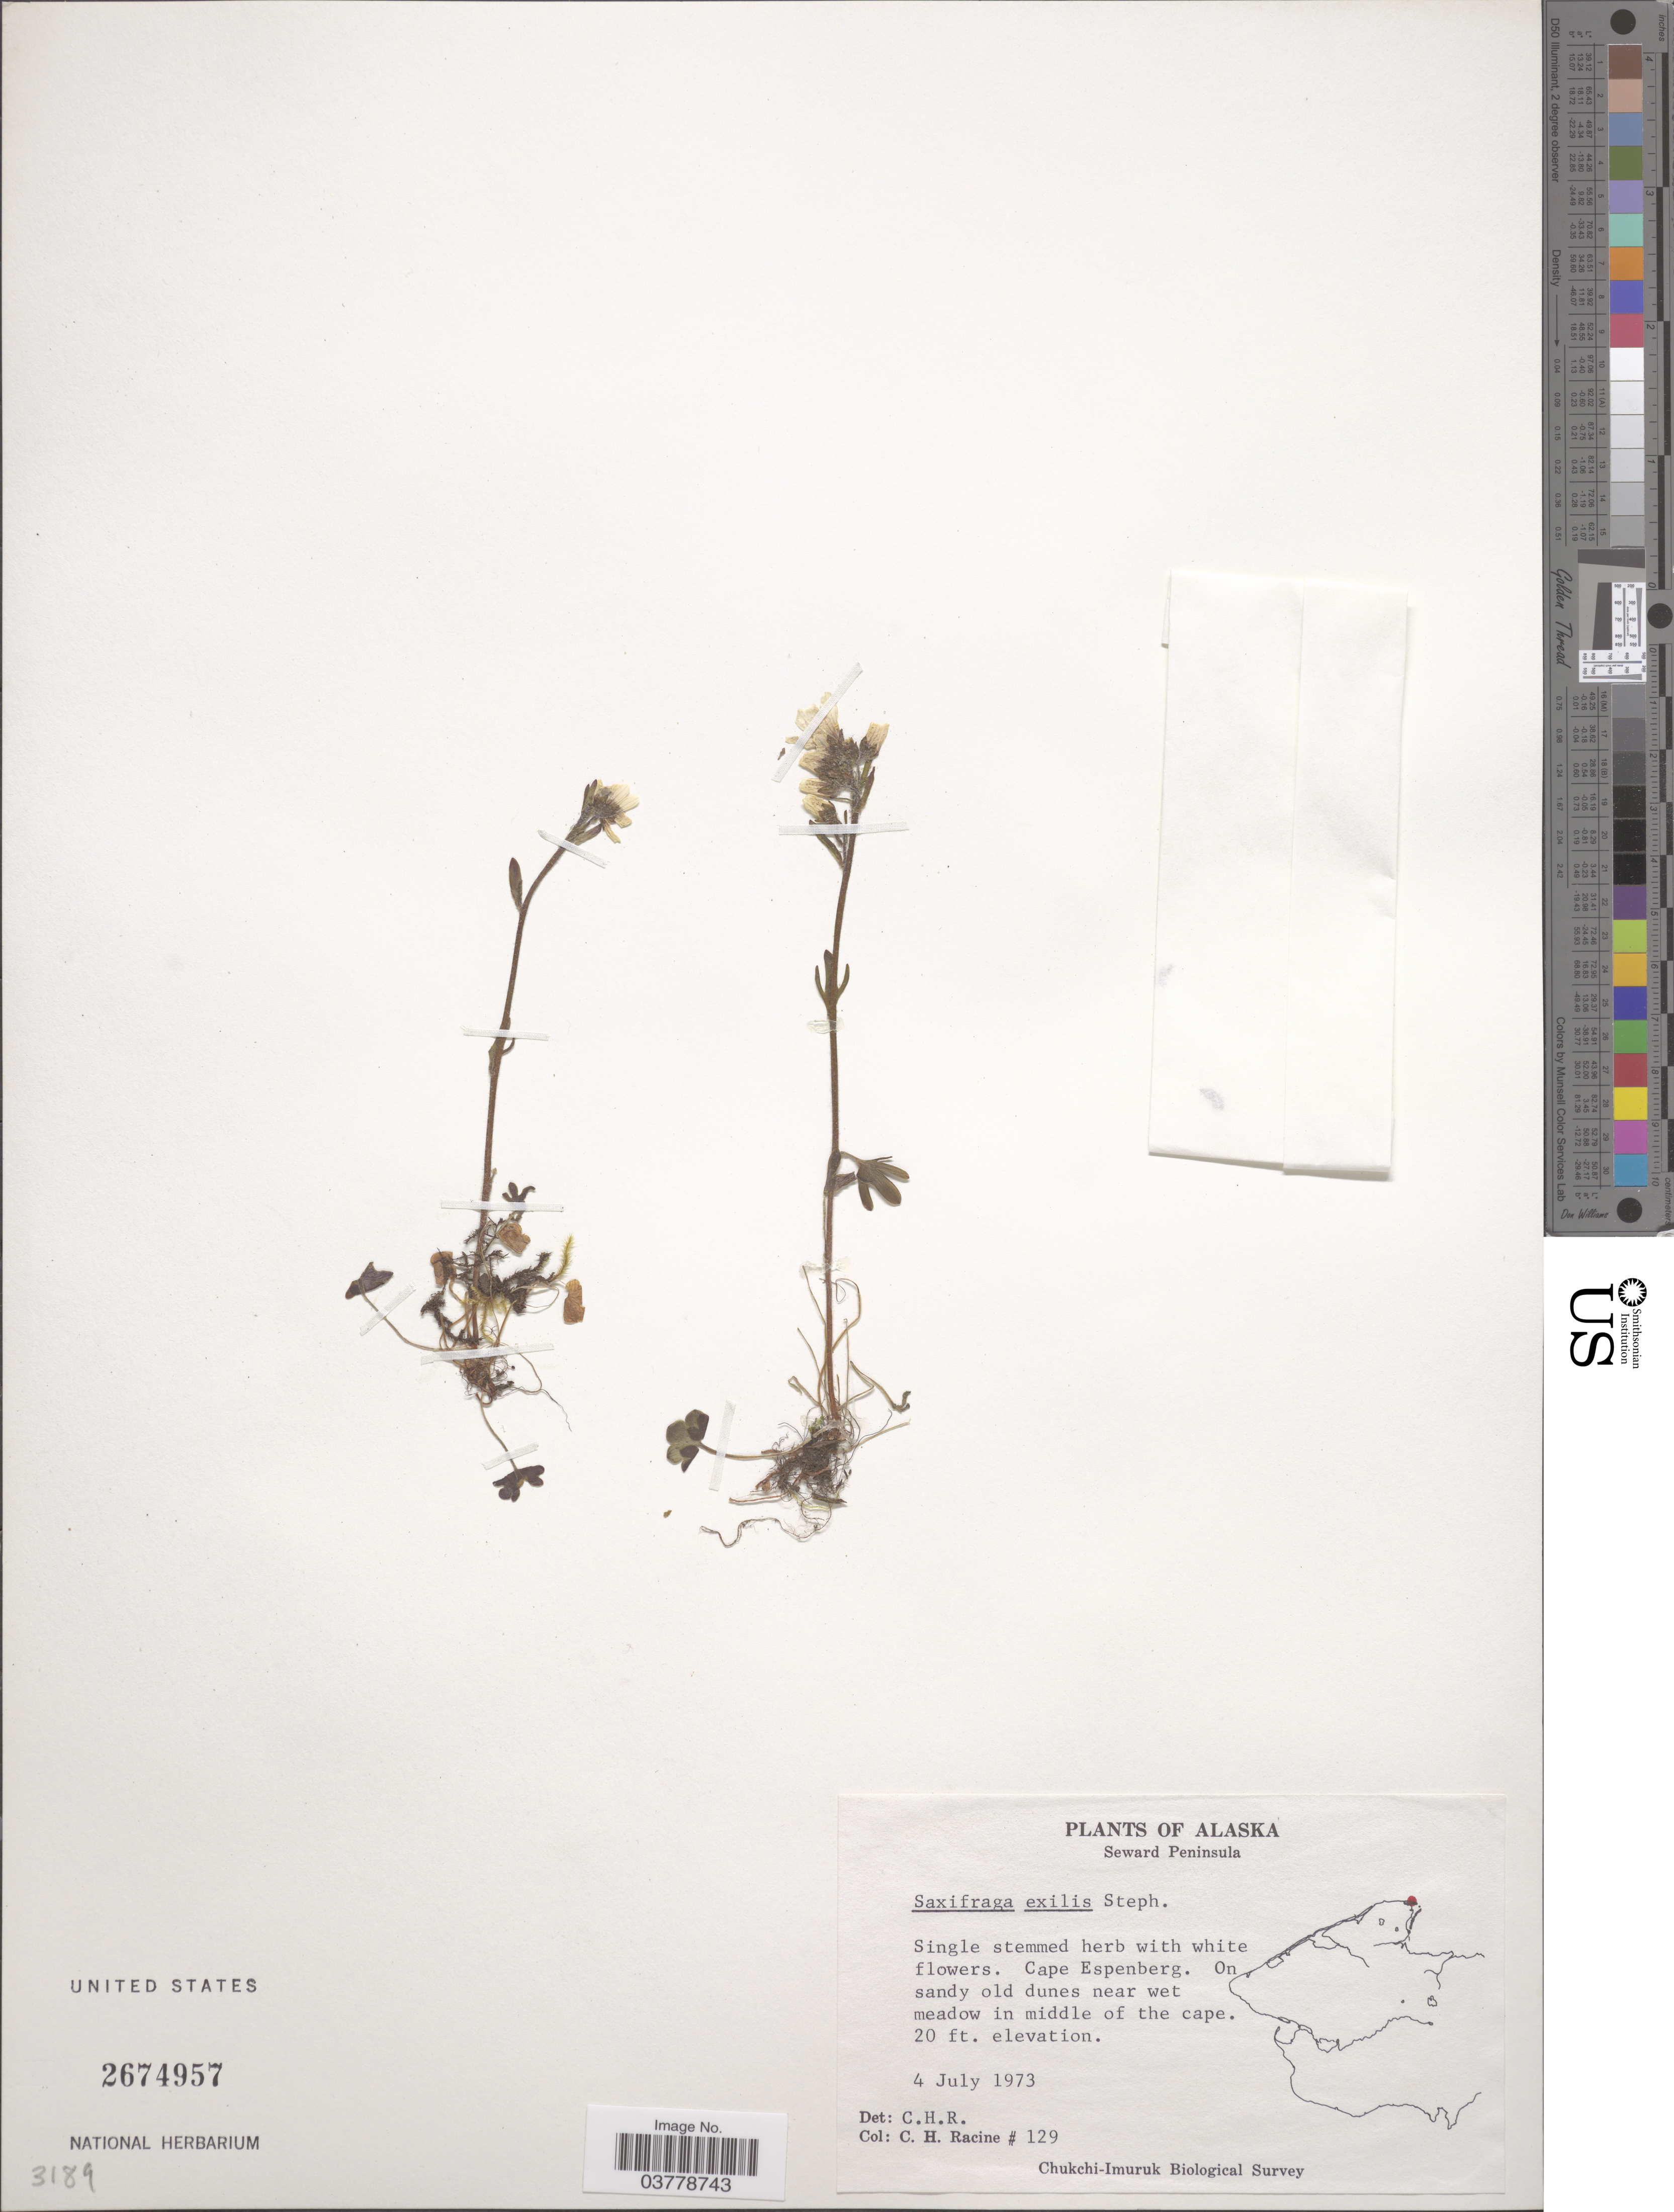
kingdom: Plantae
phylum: Tracheophyta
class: Magnoliopsida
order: Saxifragales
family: Saxifragaceae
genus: Saxifraga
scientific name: Saxifraga exilis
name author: Pollini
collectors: C. Racine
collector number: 129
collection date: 1973-07-04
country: United States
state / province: Alaska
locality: Seward Peninsula. Cape Espenberg.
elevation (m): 6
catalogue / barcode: US 2674957